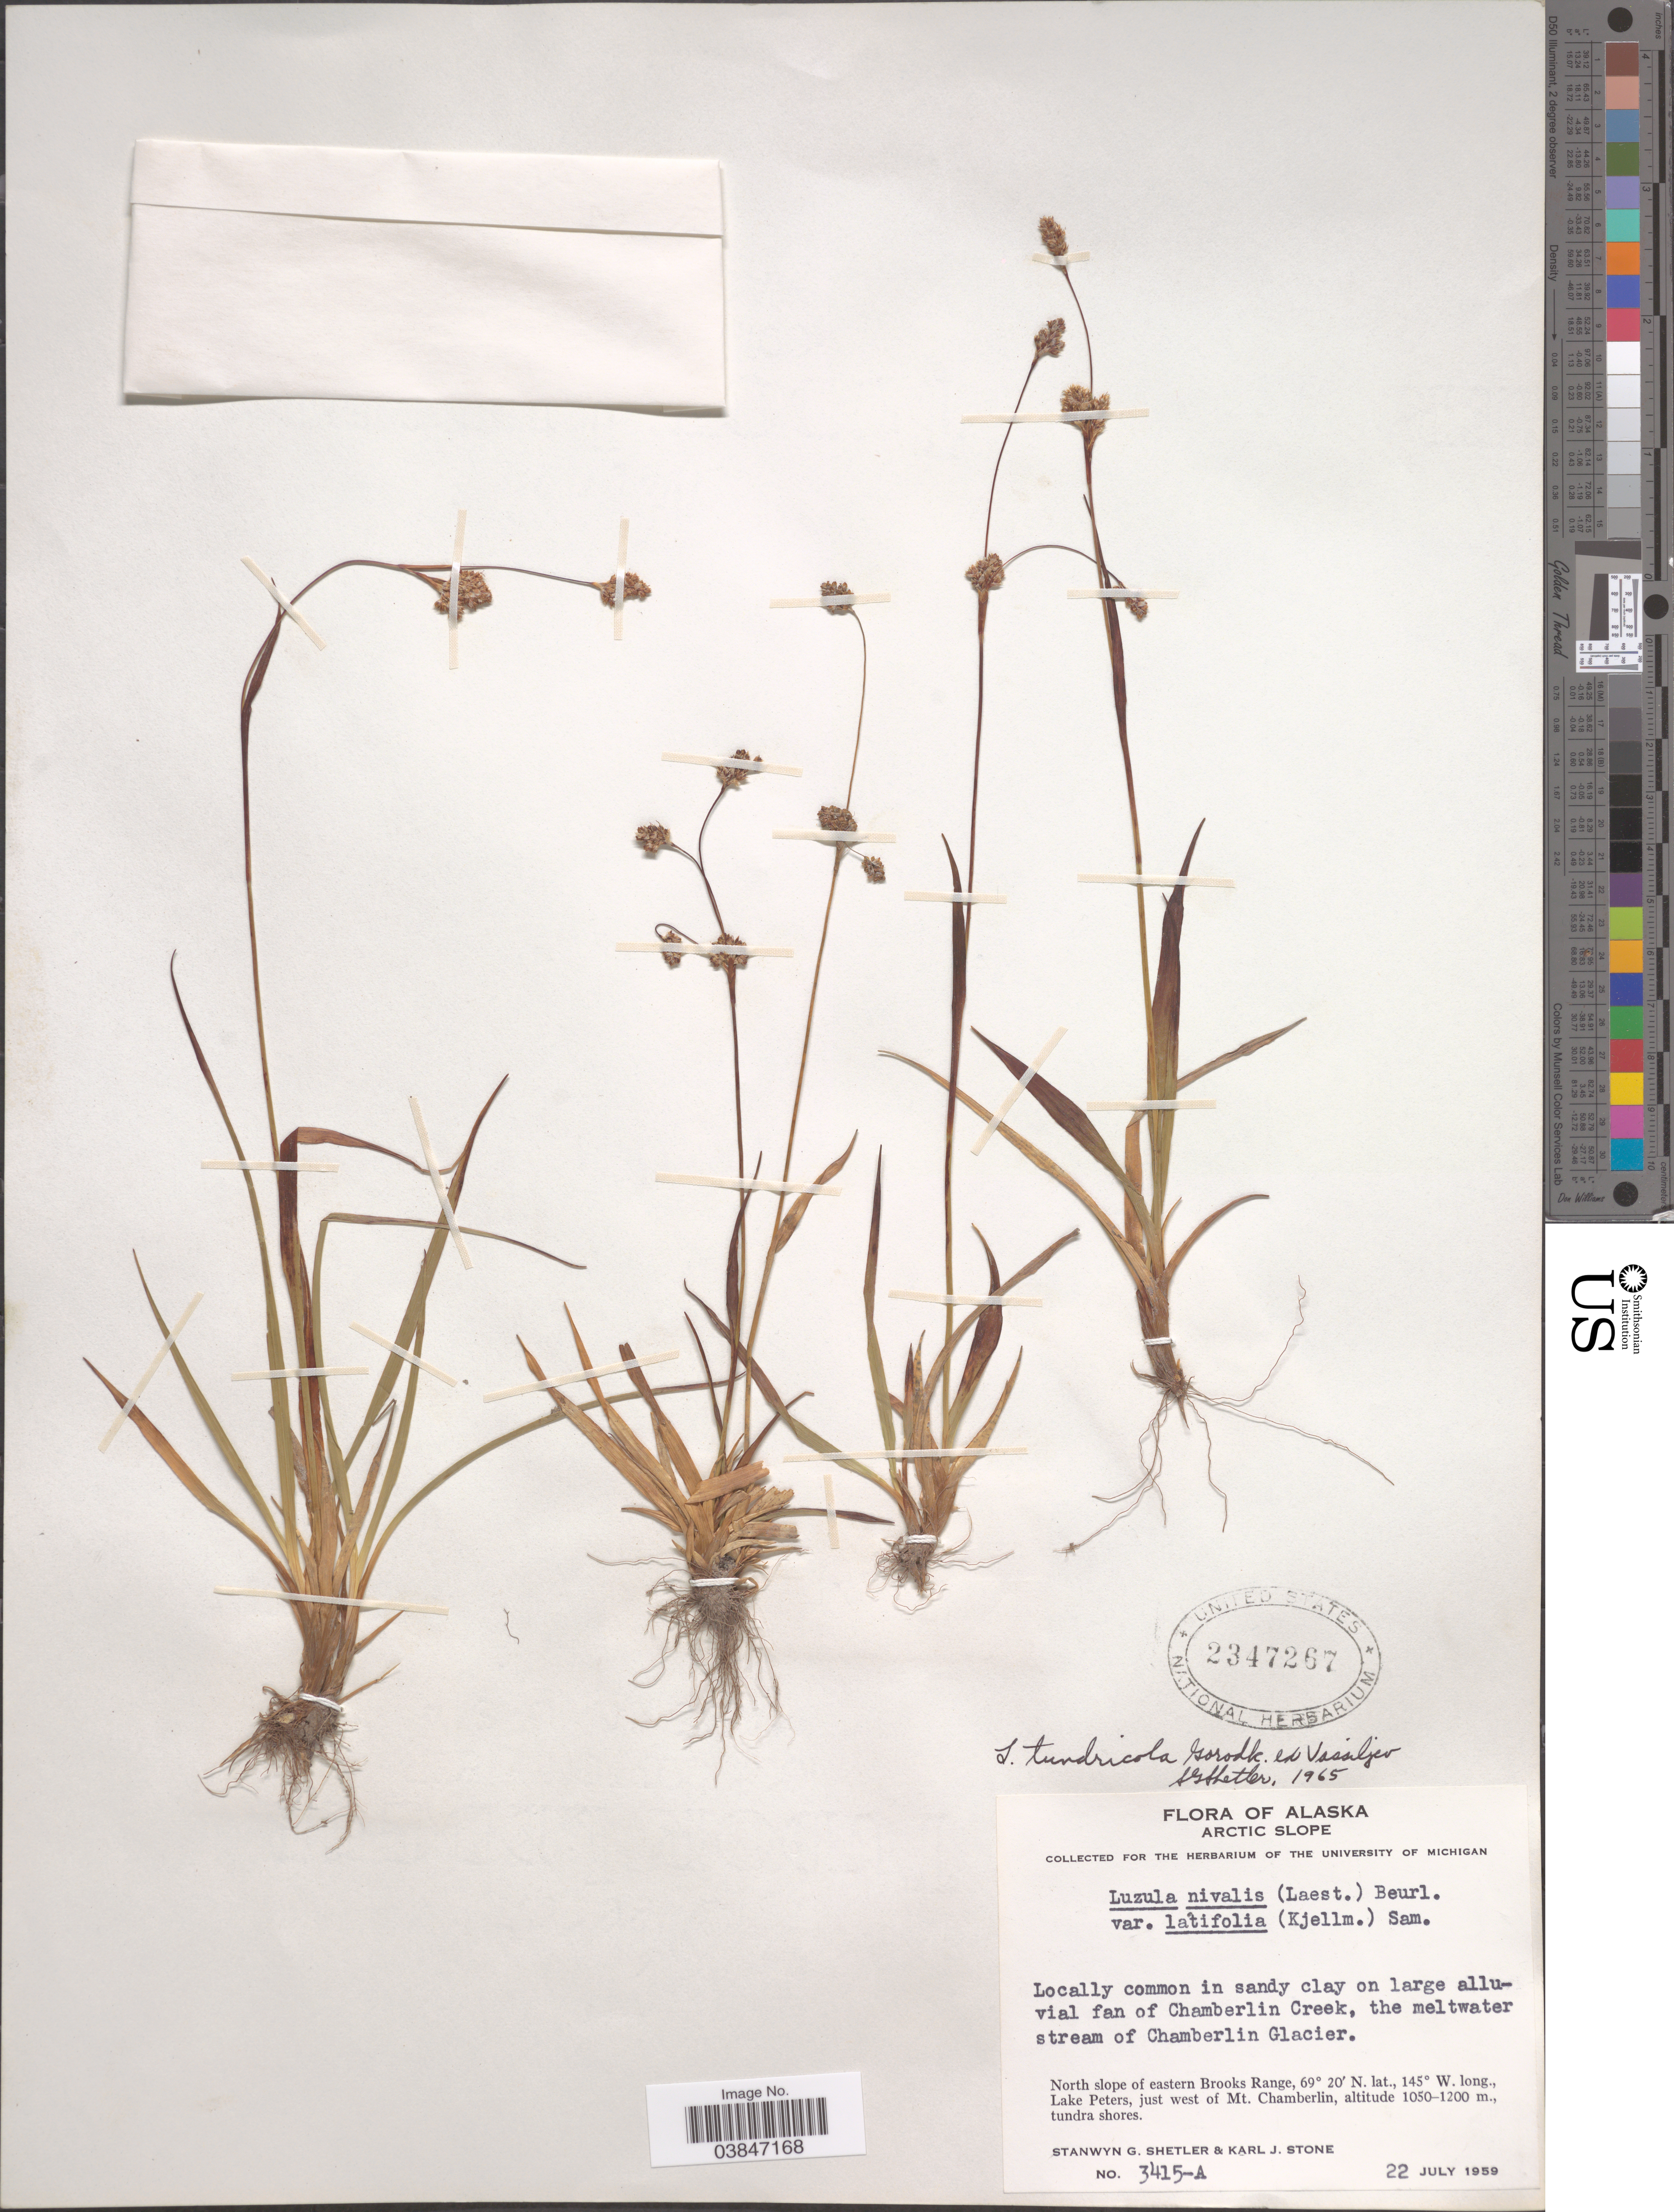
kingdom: Plantae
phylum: Tracheophyta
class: Liliopsida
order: Poales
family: Juncaceae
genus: Luzula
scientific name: Luzula tundricola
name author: (Gorodkov) V. Vassil.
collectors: S. Shetler & K. J. Stone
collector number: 3415-A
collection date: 1959-07-22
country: United States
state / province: Alaska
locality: Arctic Slope. Chamberlin Creek, the meltwater stream of Chamberlin Glacier. North slope of eastern Brooks Range, Lake Peters, just west of Mt. Chamberlin.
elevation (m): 1050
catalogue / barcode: US 2347267